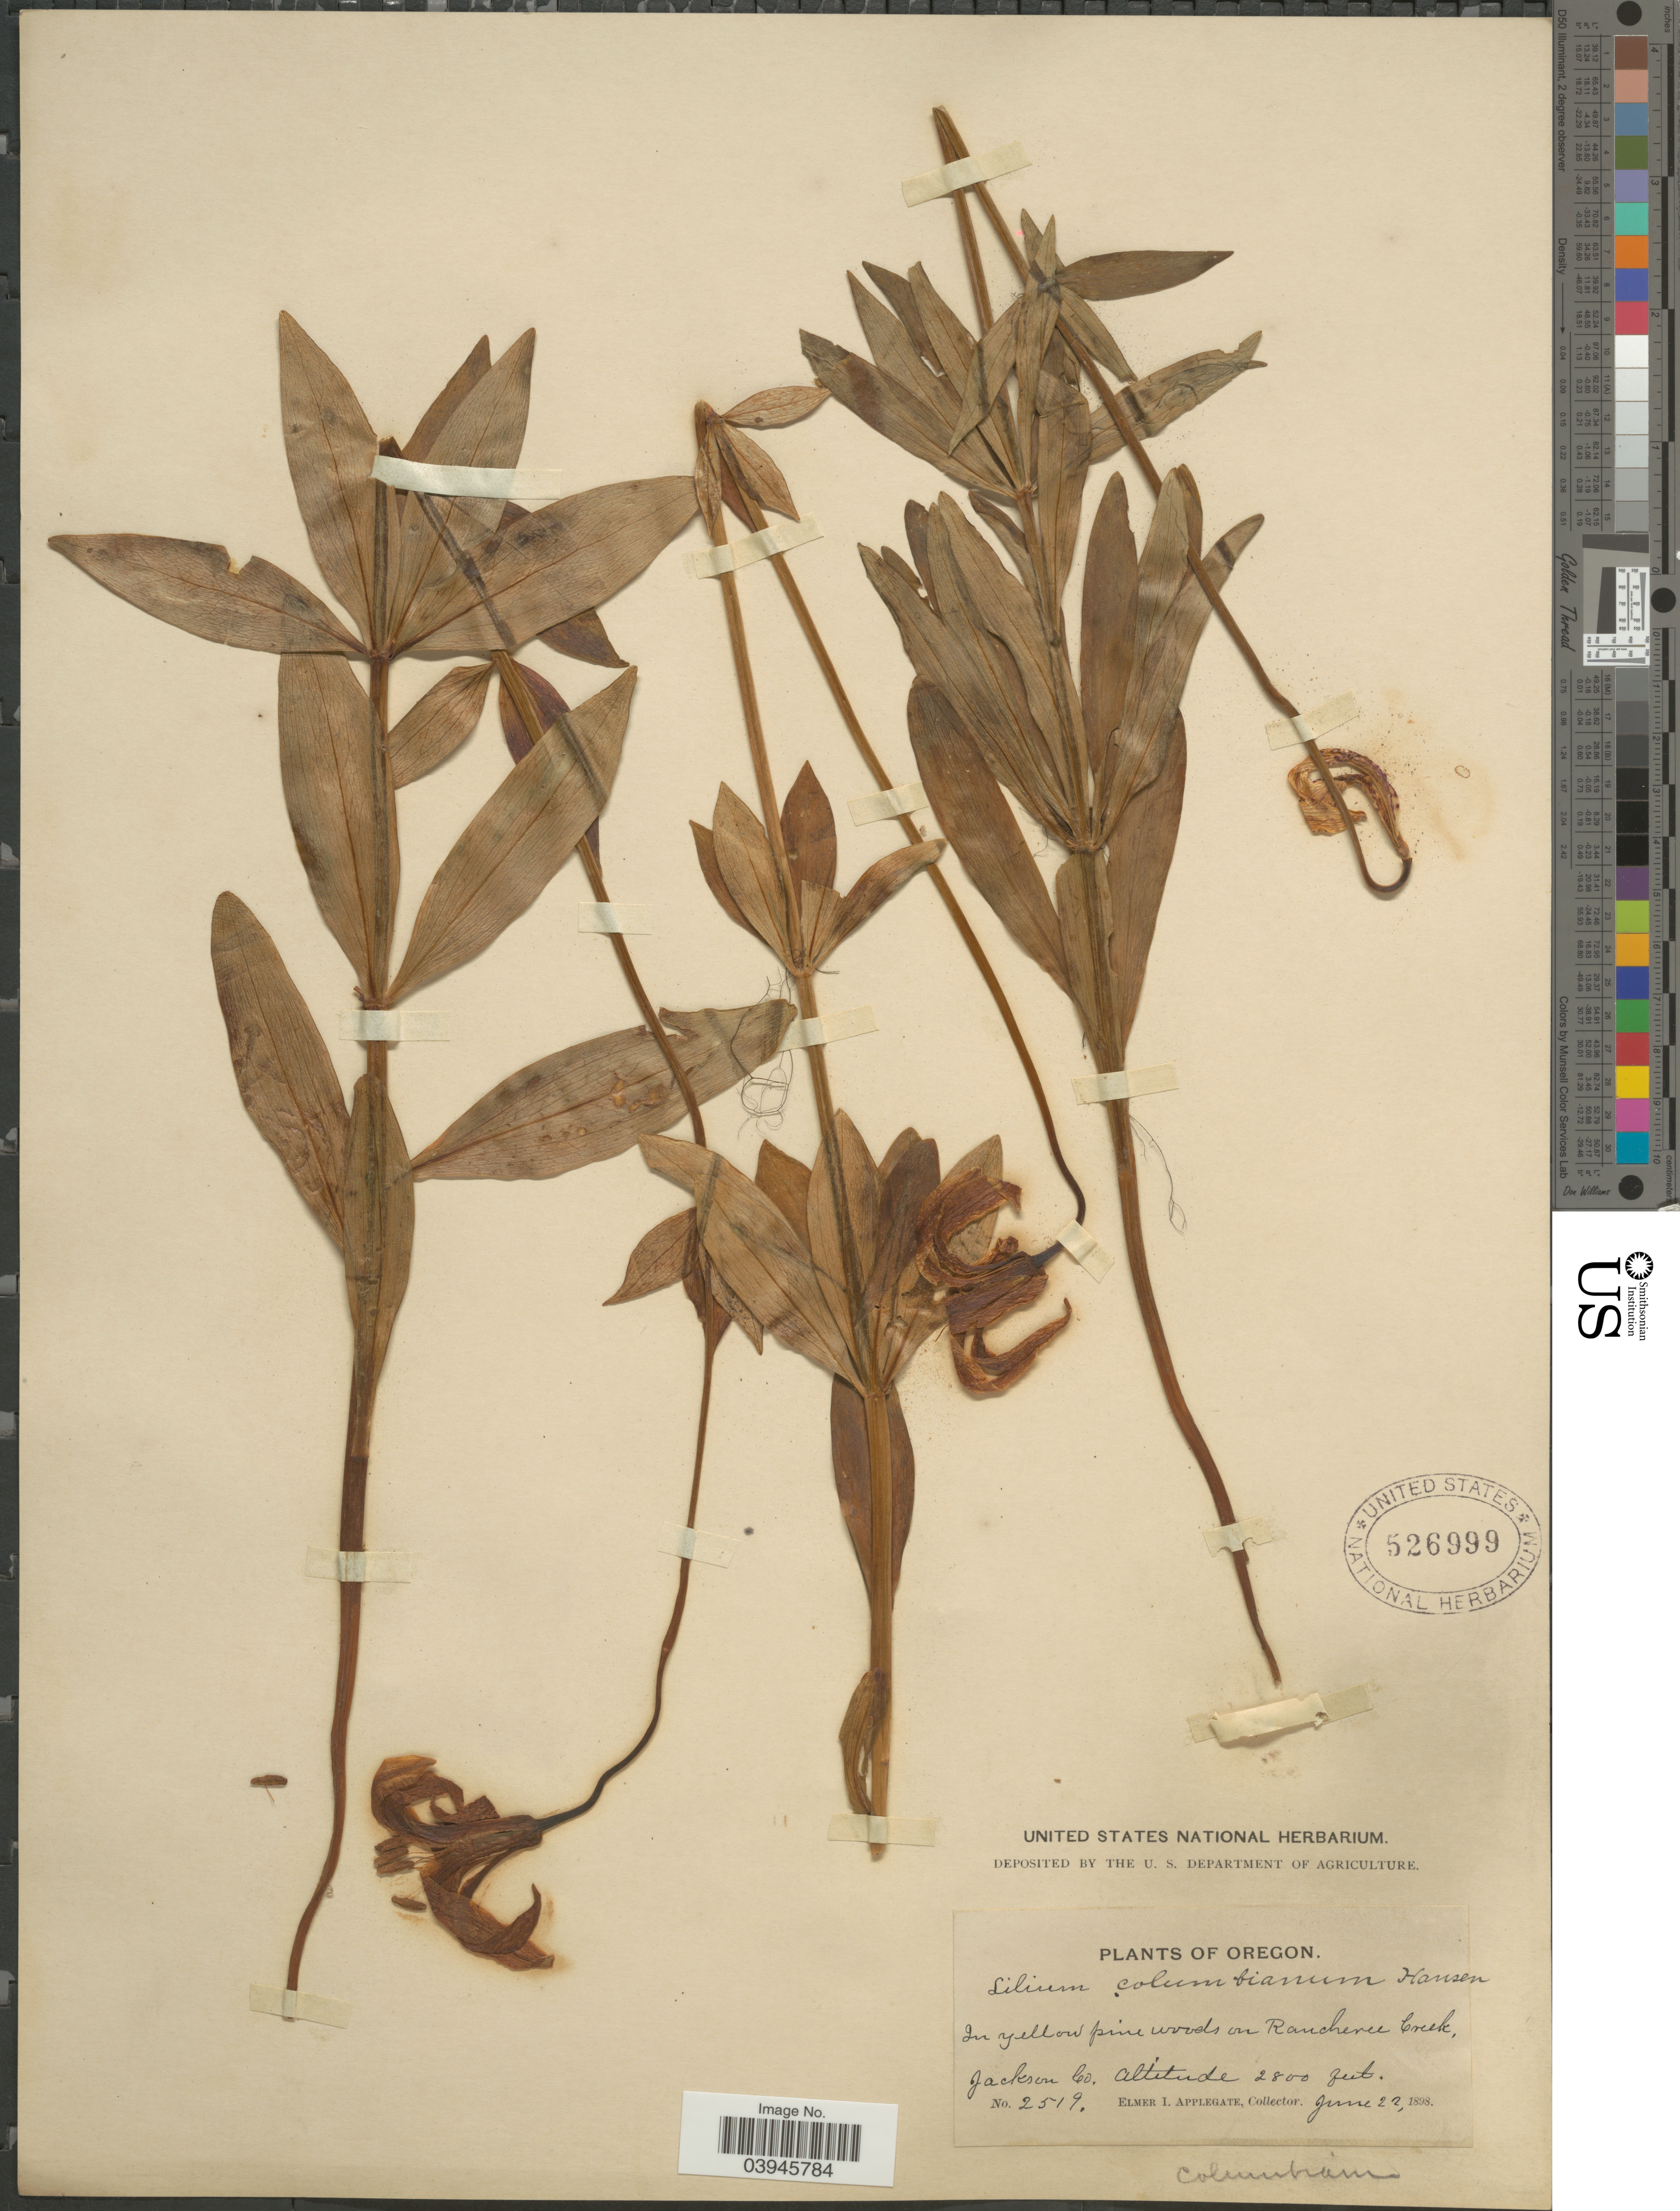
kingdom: Plantae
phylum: Tracheophyta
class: Liliopsida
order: Liliales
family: Liliaceae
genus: Lilium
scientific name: Lilium columbianum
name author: Leichtlin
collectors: E. I. Applegate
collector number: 2519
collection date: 1898-06-22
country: United States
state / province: Oregon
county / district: Jackson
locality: In yellow pine woods on Rancheree Creek, Jackson Co.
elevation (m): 853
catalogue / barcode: US 526999